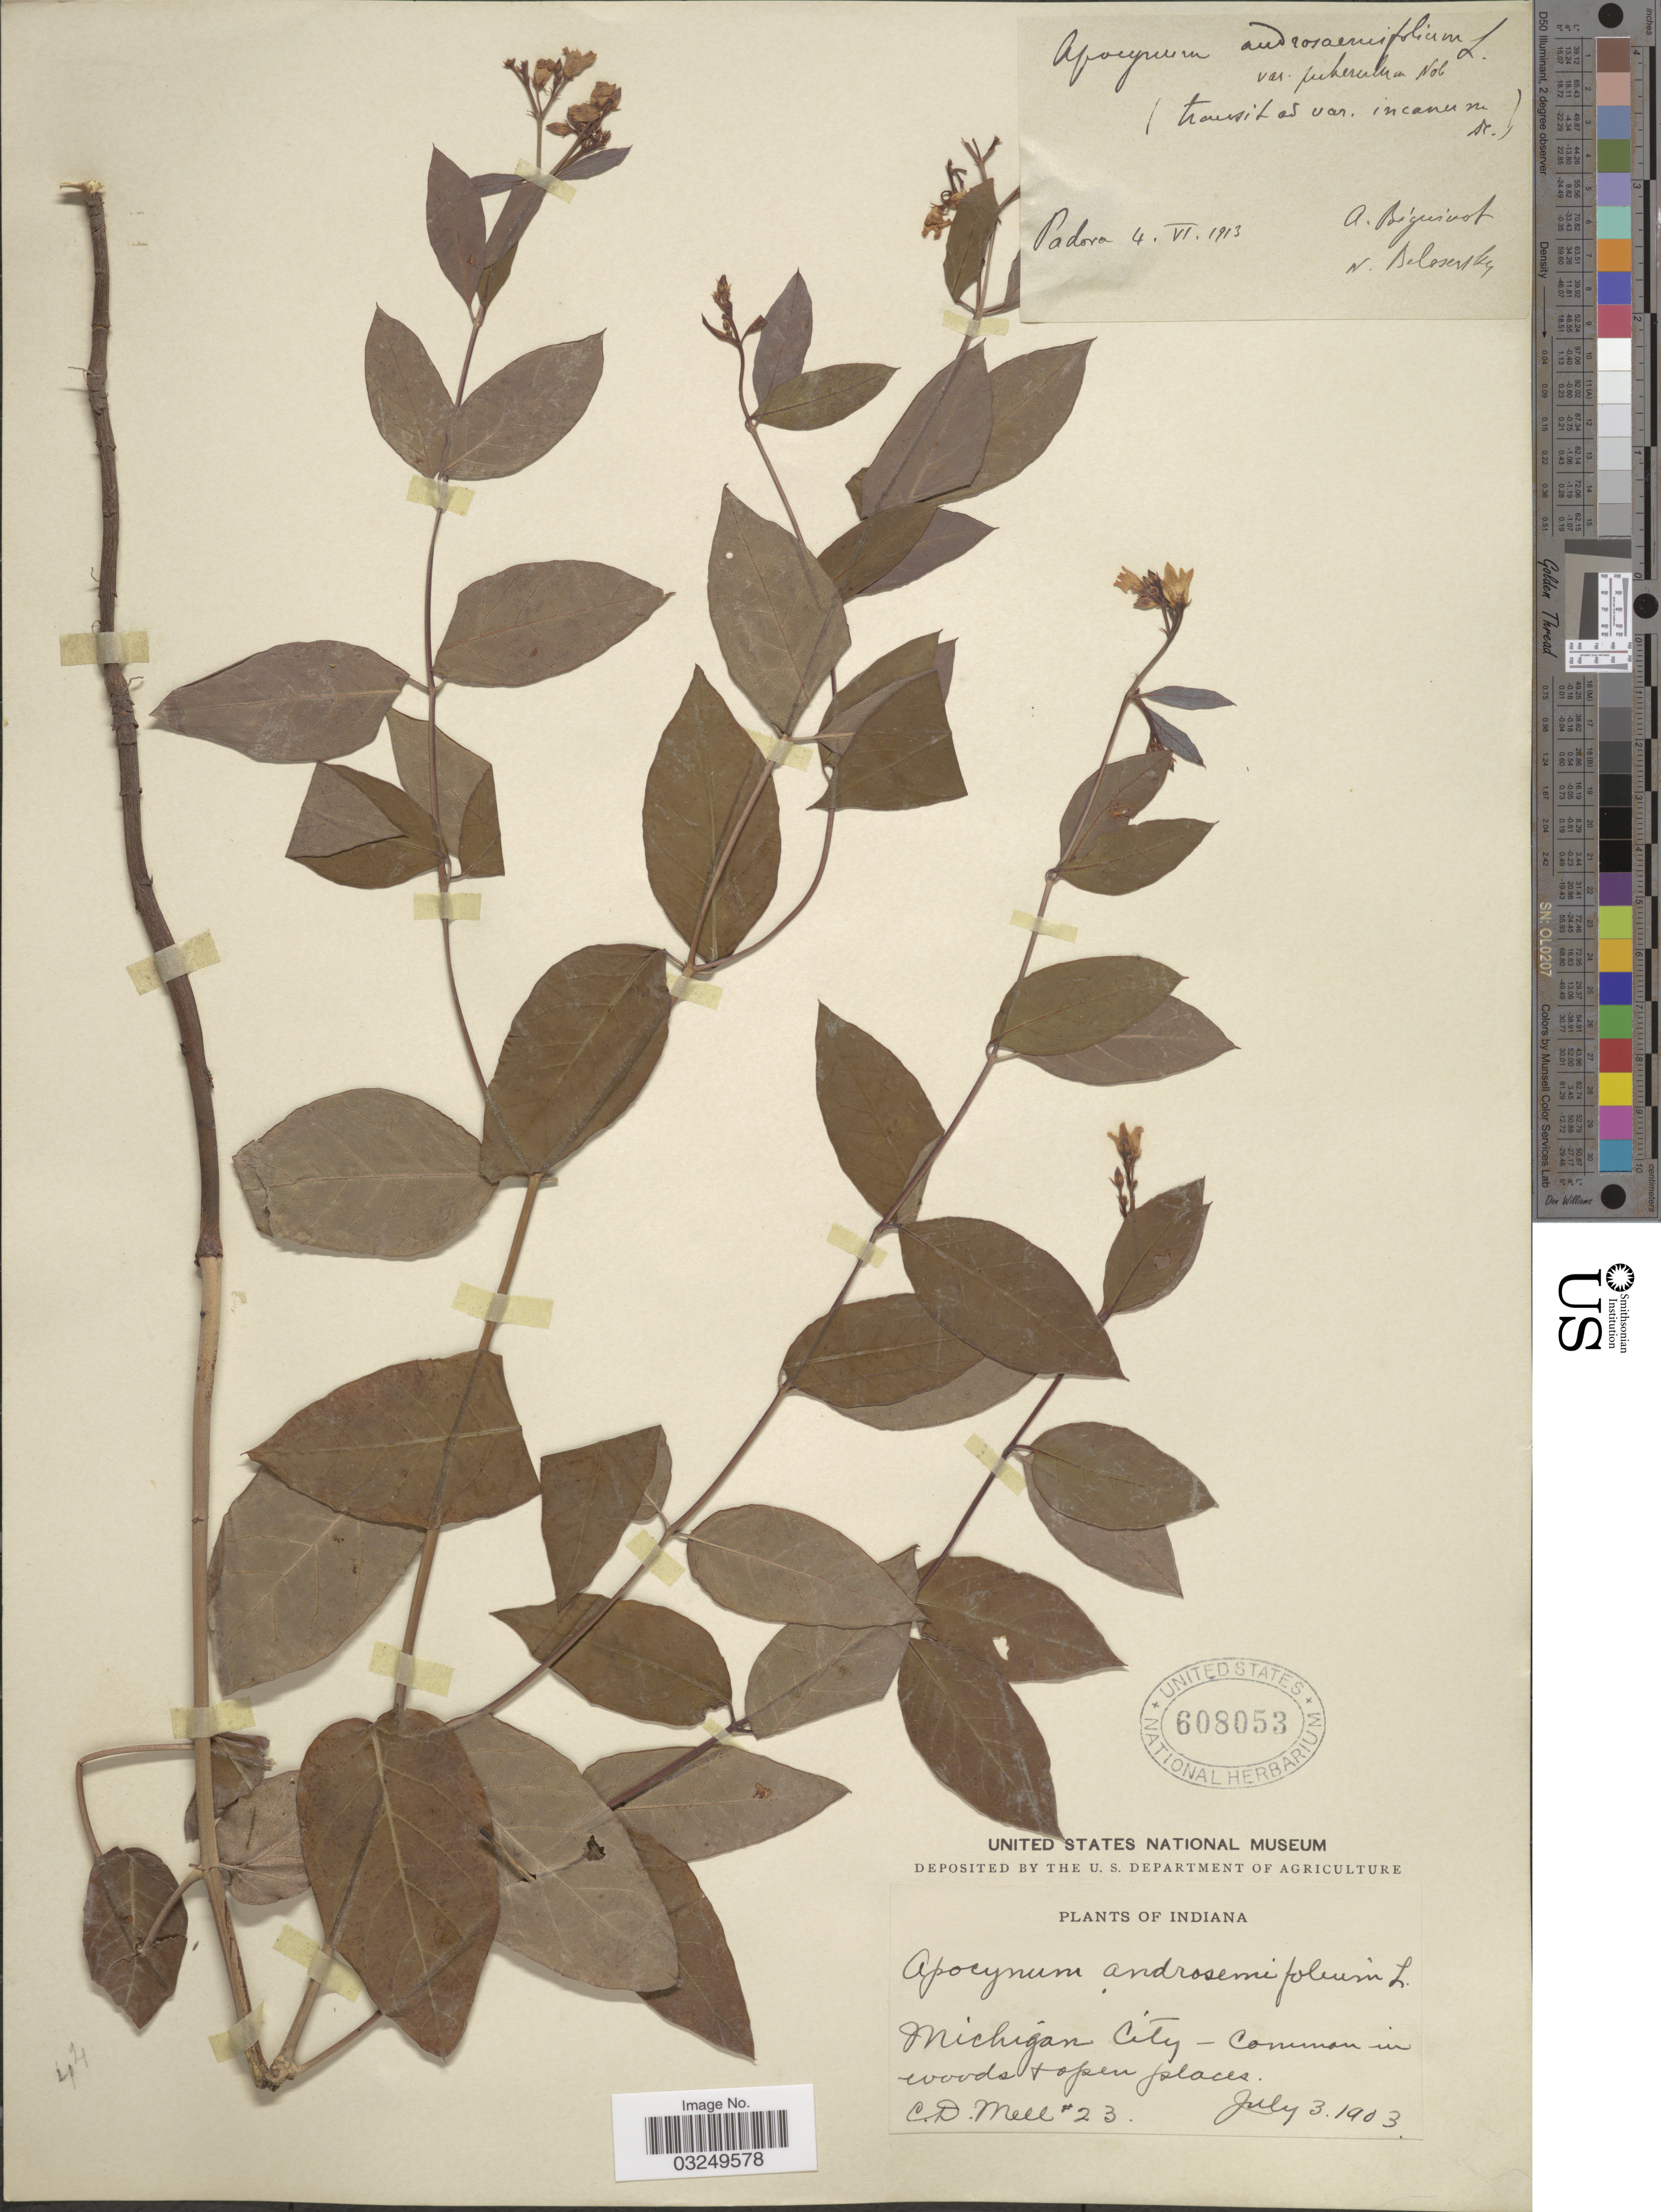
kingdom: Plantae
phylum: Tracheophyta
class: Magnoliopsida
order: Gentianales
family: Apocynaceae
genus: Apocynum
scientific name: Apocynum androsaemifolium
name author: L.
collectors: C. D. Mell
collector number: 23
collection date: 1903-07-03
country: United States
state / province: Indiana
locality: Michigan City.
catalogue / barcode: US 608053